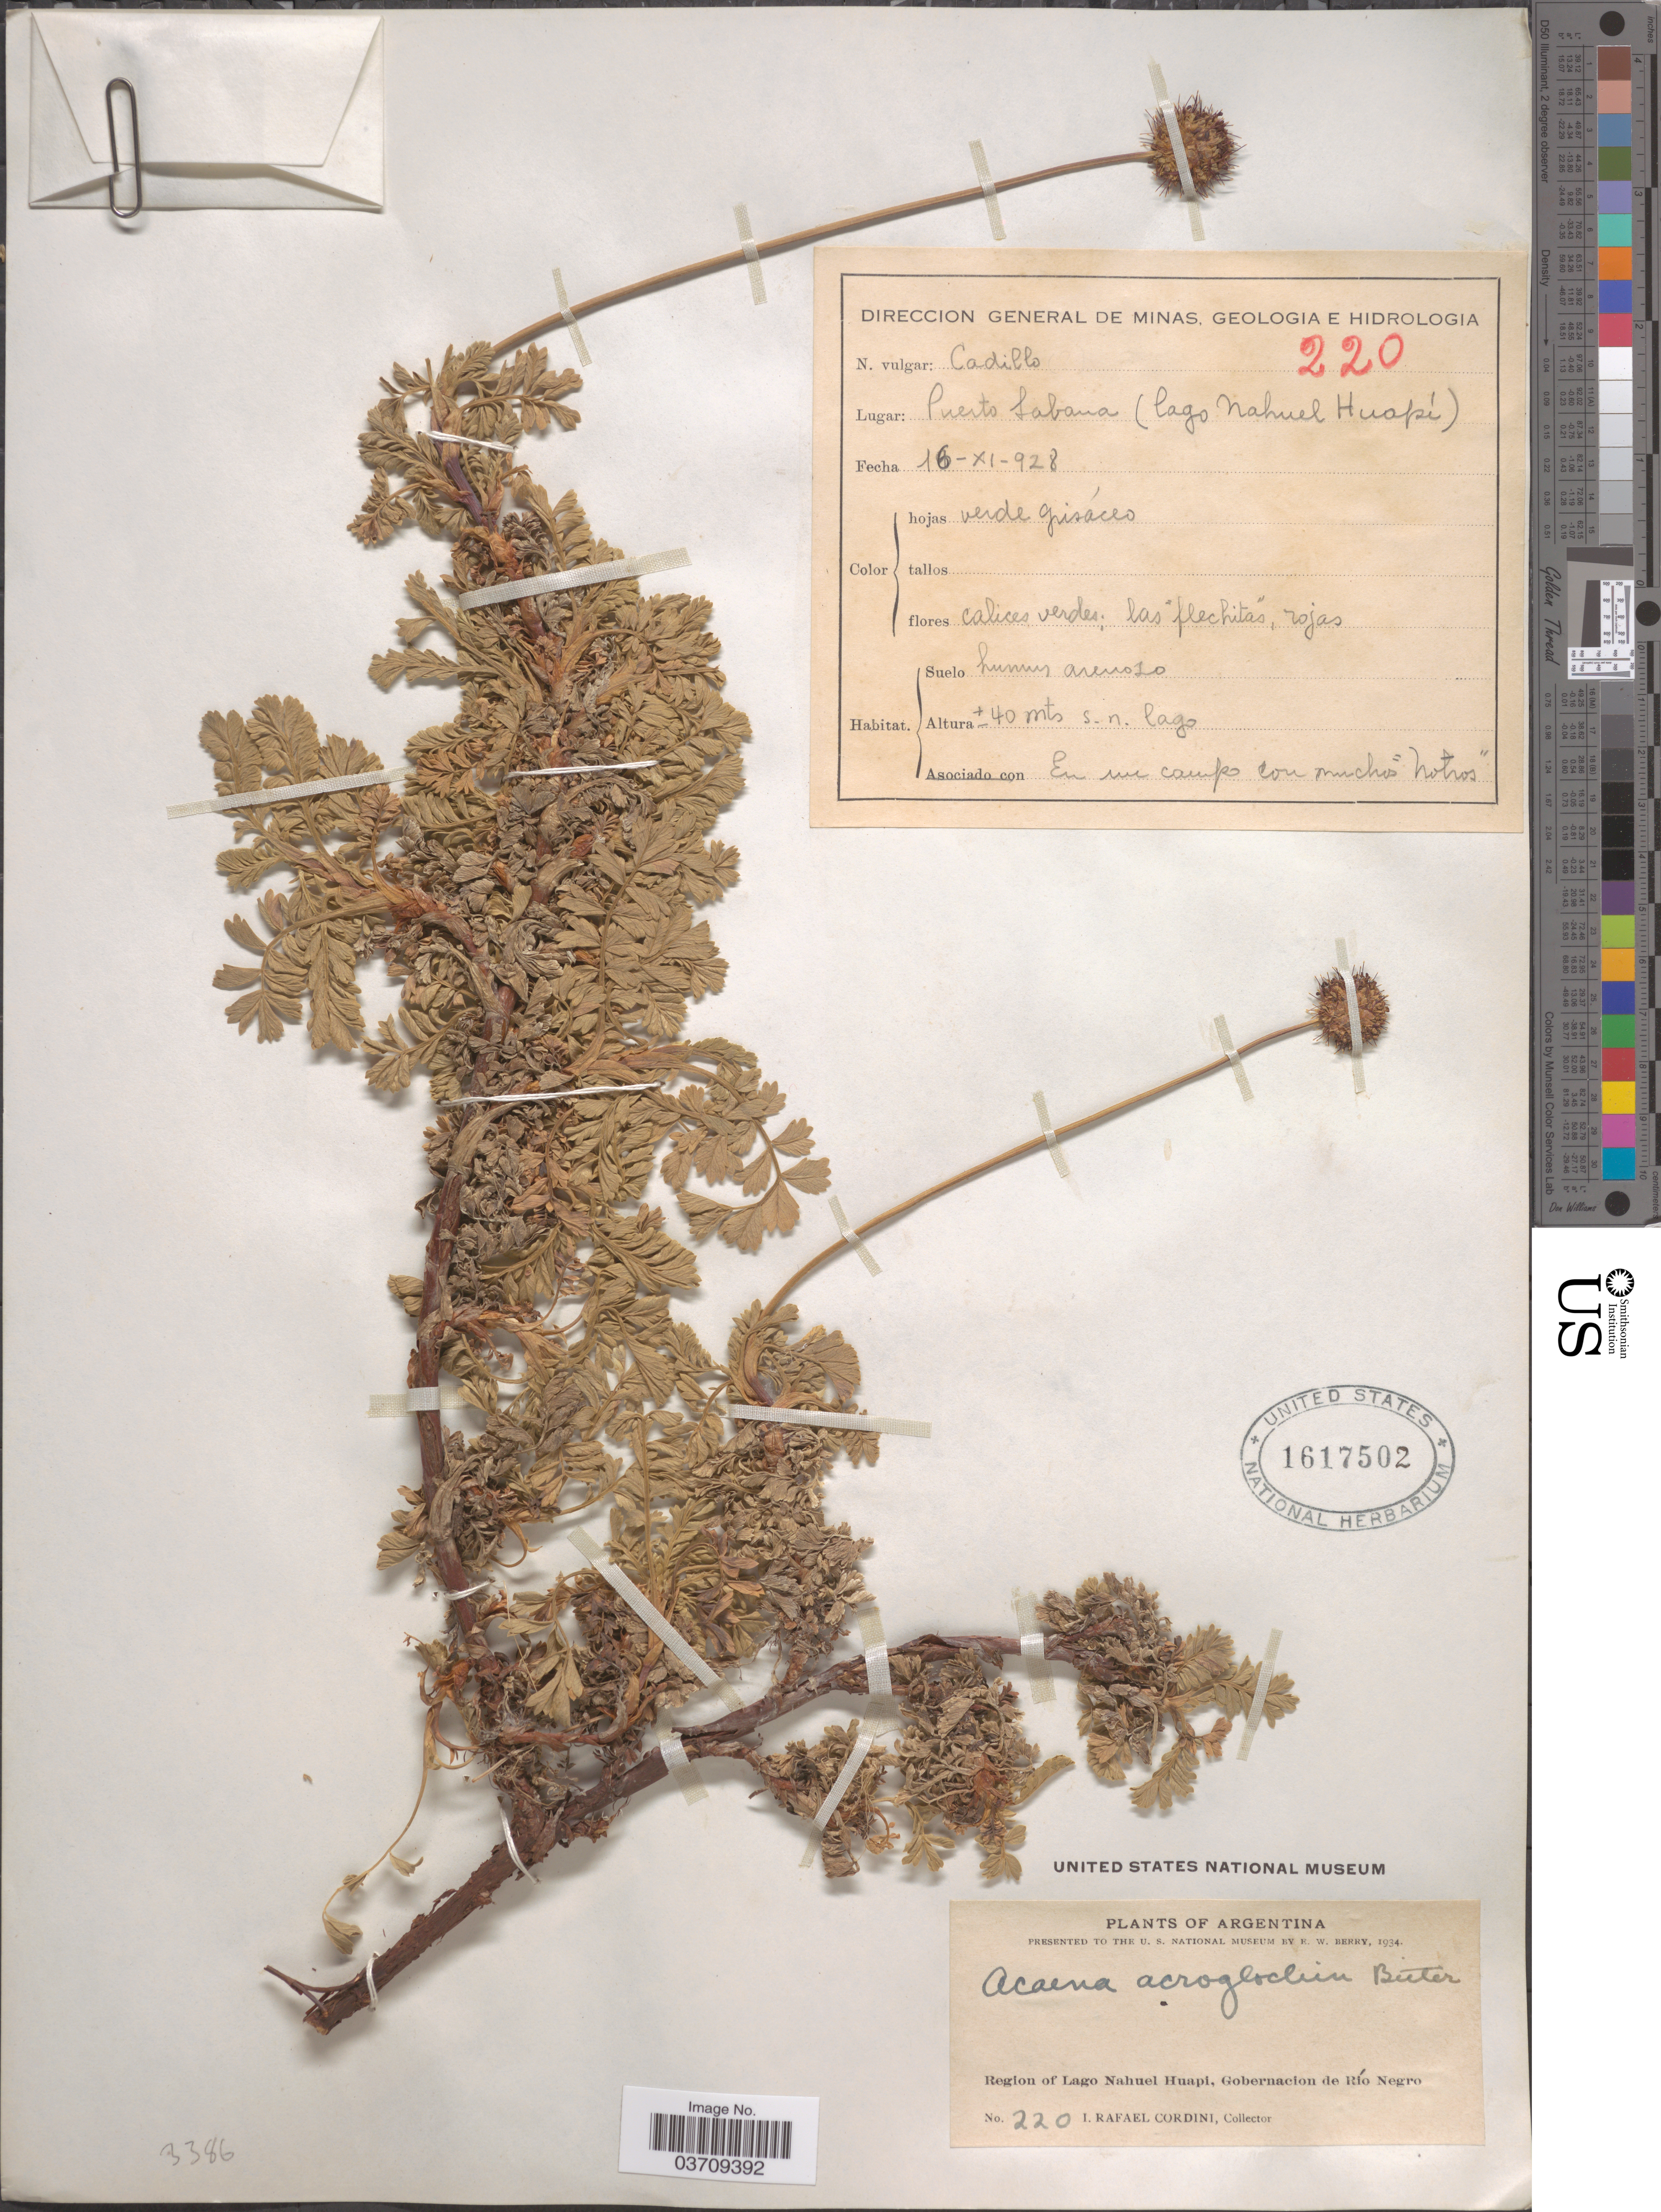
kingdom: Plantae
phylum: Tracheophyta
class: Magnoliopsida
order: Rosales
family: Rosaceae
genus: Acaena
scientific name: Acaena acroglochin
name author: Bitter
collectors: I. Cordini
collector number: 220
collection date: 1928-11-16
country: Argentina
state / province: Rio Negro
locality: Region of Lago Nahuel Huapi, Gobernacion de Río Negro. Puerto Sabana (lago Nahuel Huapí).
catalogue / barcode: US 1617502